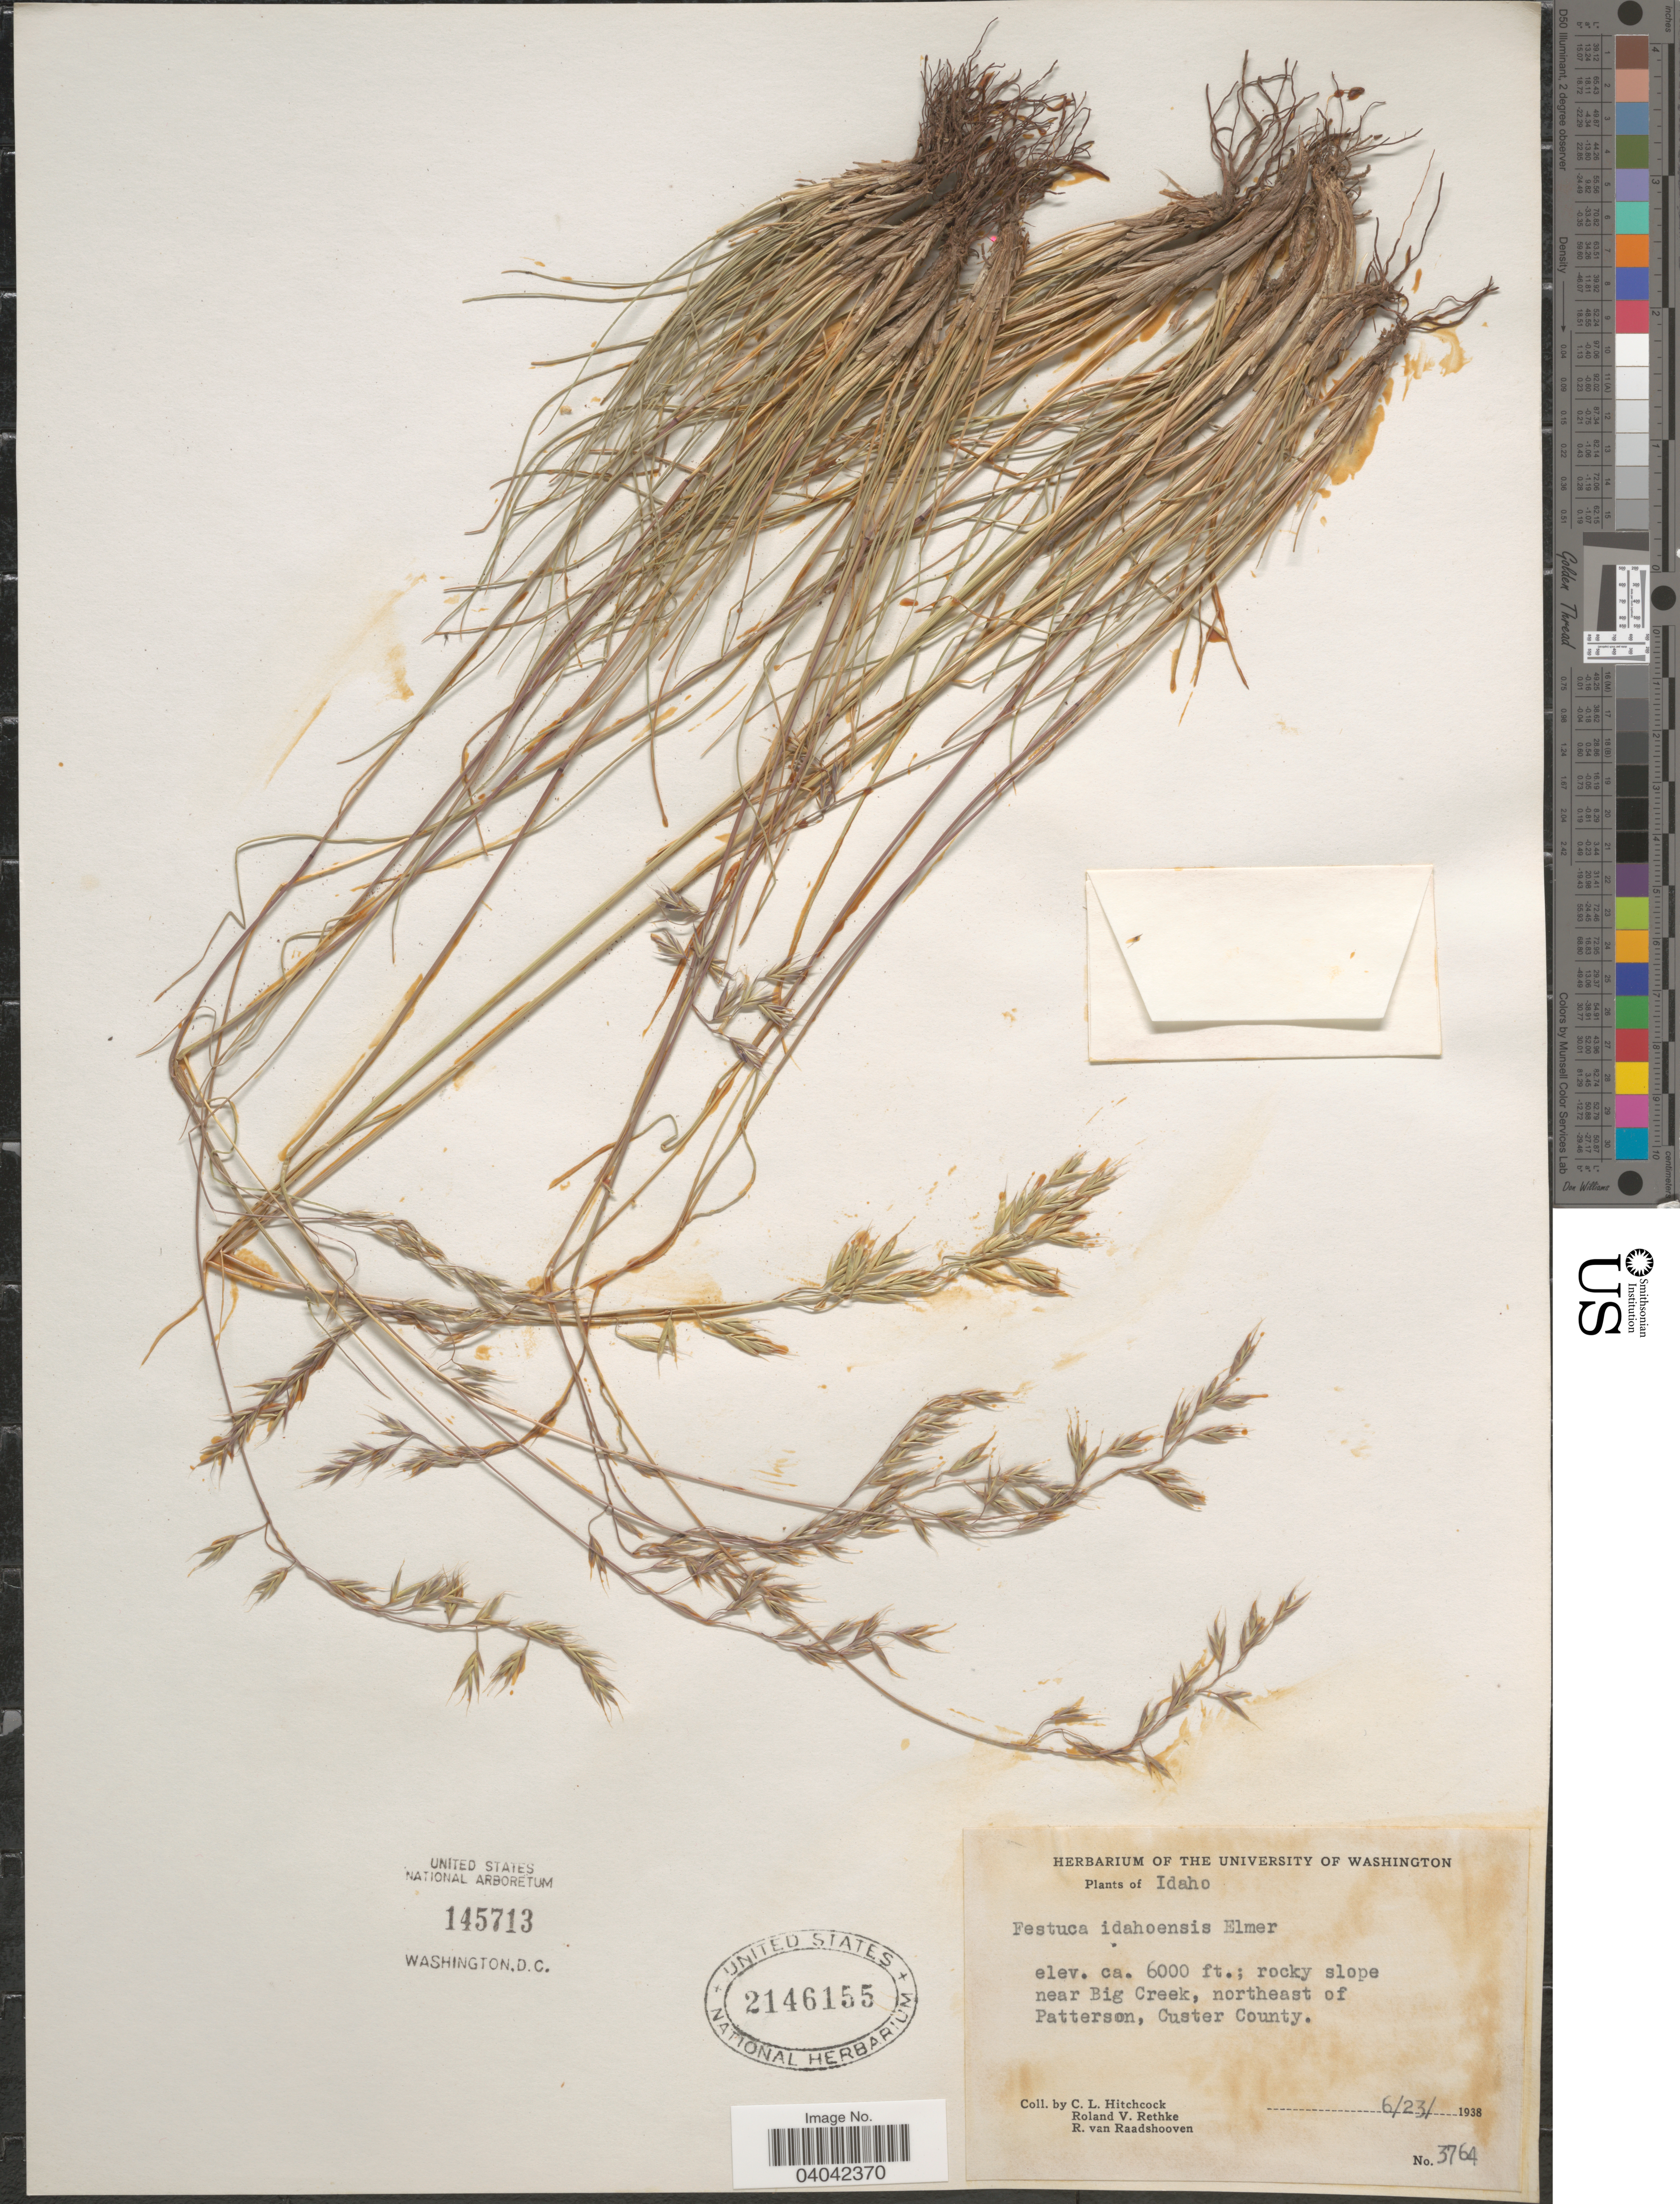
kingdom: Plantae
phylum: Tracheophyta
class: Liliopsida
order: Poales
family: Poaceae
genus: Festuca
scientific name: Festuca idahoensis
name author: Elmer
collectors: C. L. Hitchcock, R. Rethke & R. Raadshooven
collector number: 3764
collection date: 1938-06-23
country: United States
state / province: Idaho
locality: Rocky slope near Big Creek, northeast of Patterson, Custer County.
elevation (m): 1829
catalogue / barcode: US 2146155